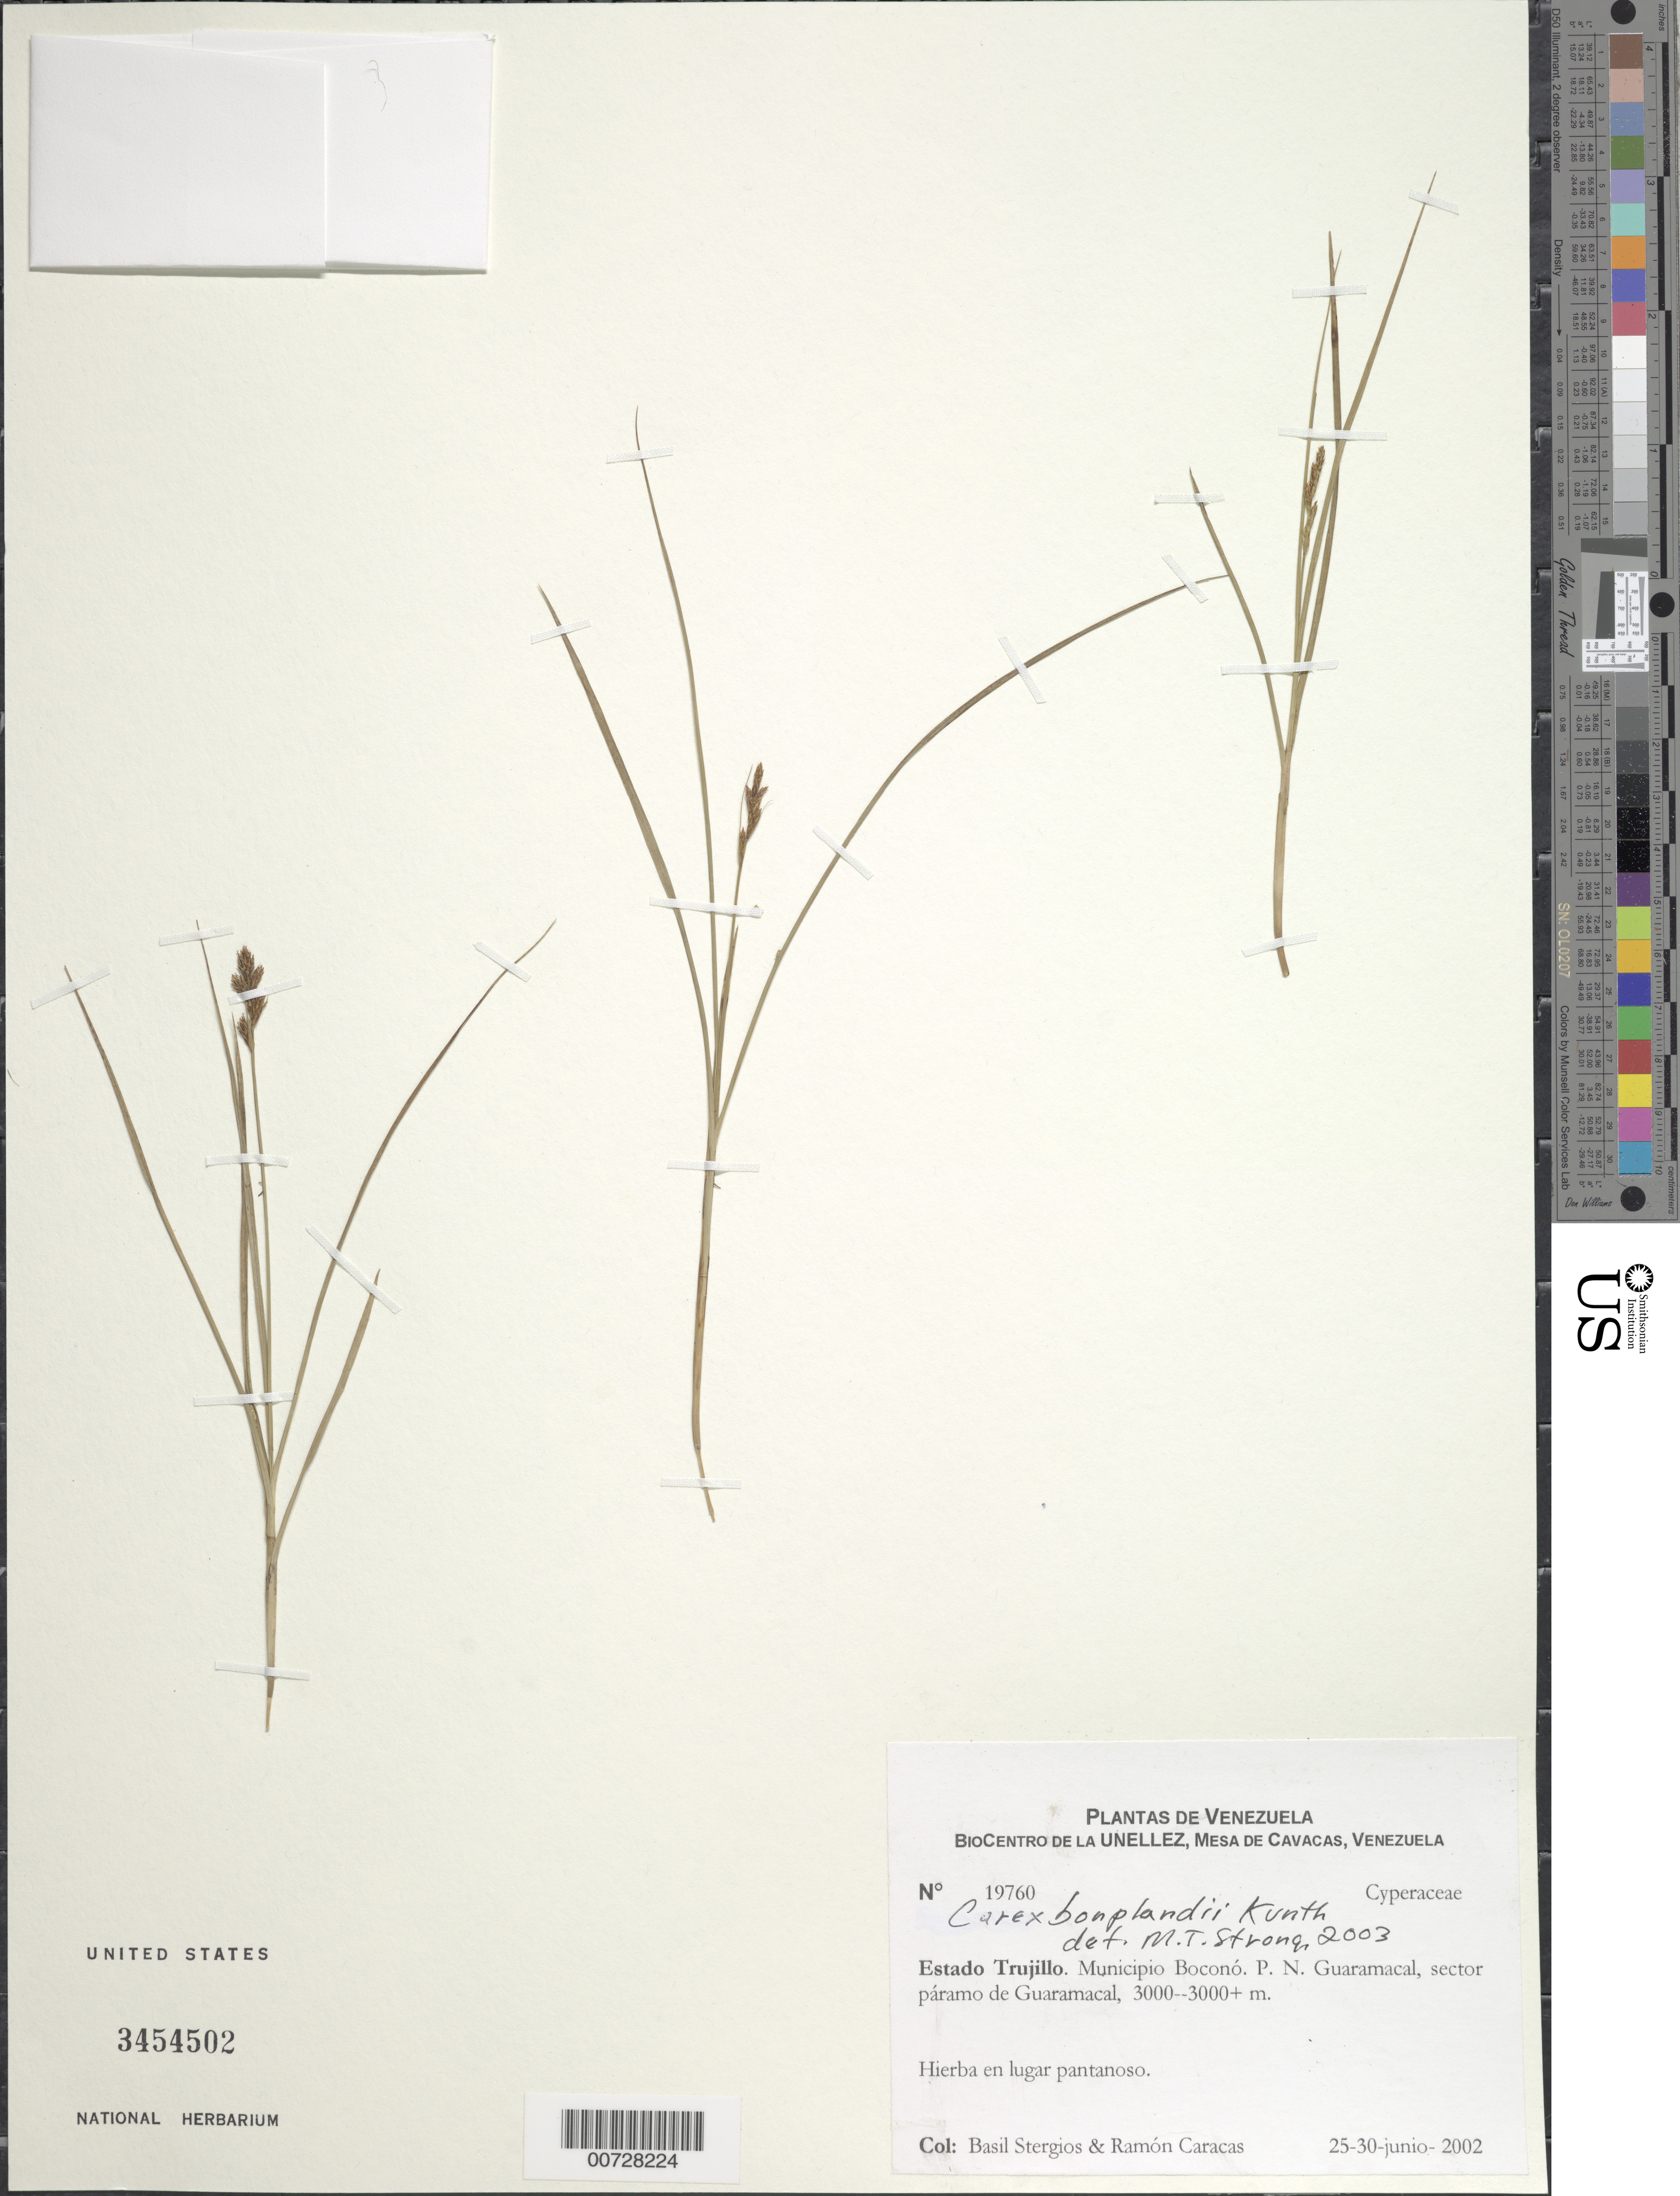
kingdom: Plantae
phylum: Tracheophyta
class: Liliopsida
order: Poales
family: Cyperaceae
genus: Carex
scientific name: Carex bonplandii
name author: Kunth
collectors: B. G. Stergios & R. Caracas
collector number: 19760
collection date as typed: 25 Jun 2002 to 30 Jun 2002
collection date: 2002-06-25/2002-06-30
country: Venezuela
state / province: Trujillo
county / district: Boconó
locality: Parque Nacional Guaramacal, páramo de Guaramacal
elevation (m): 3000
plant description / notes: PORT, US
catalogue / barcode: US 3454502